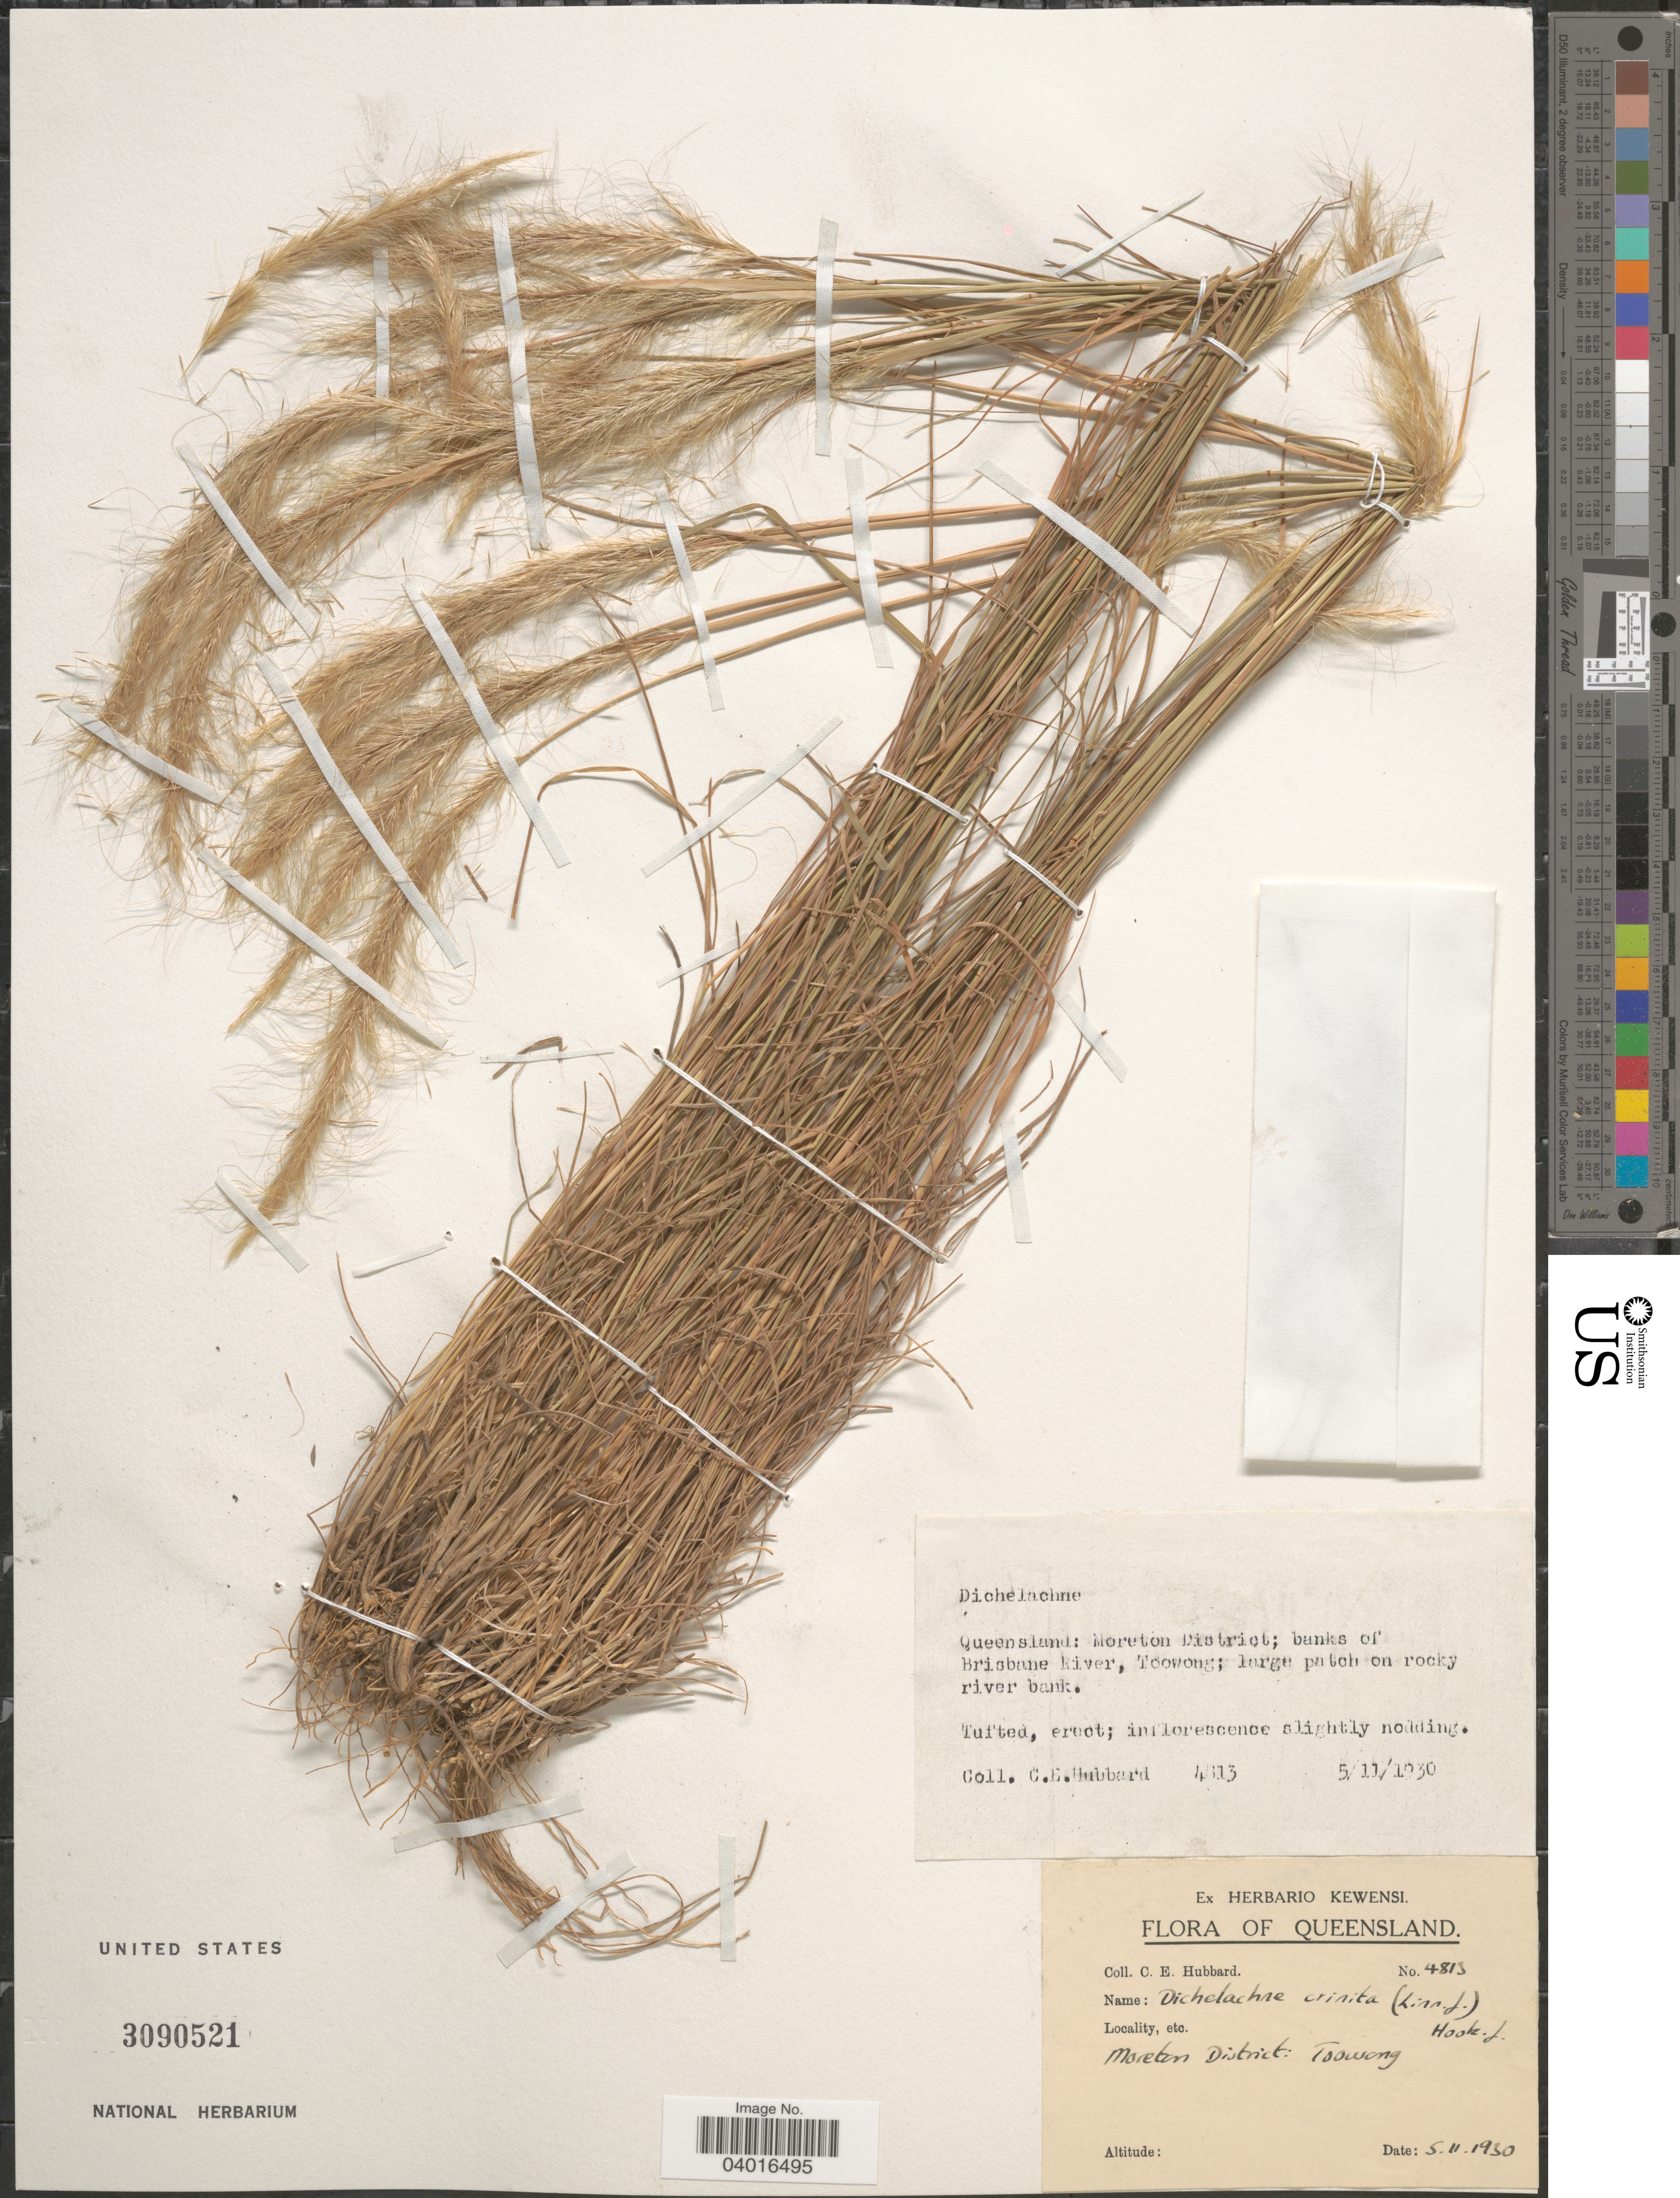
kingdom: Plantae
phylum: Tracheophyta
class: Liliopsida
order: Poales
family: Poaceae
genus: Dichelachne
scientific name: Dichelachne crinita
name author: Hook. f.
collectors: C. E. Hubbard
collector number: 4813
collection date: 1930-11-05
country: Australia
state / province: Queensland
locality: Moreton District; banks of Brisbane River, Toowong.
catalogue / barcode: US 3090521